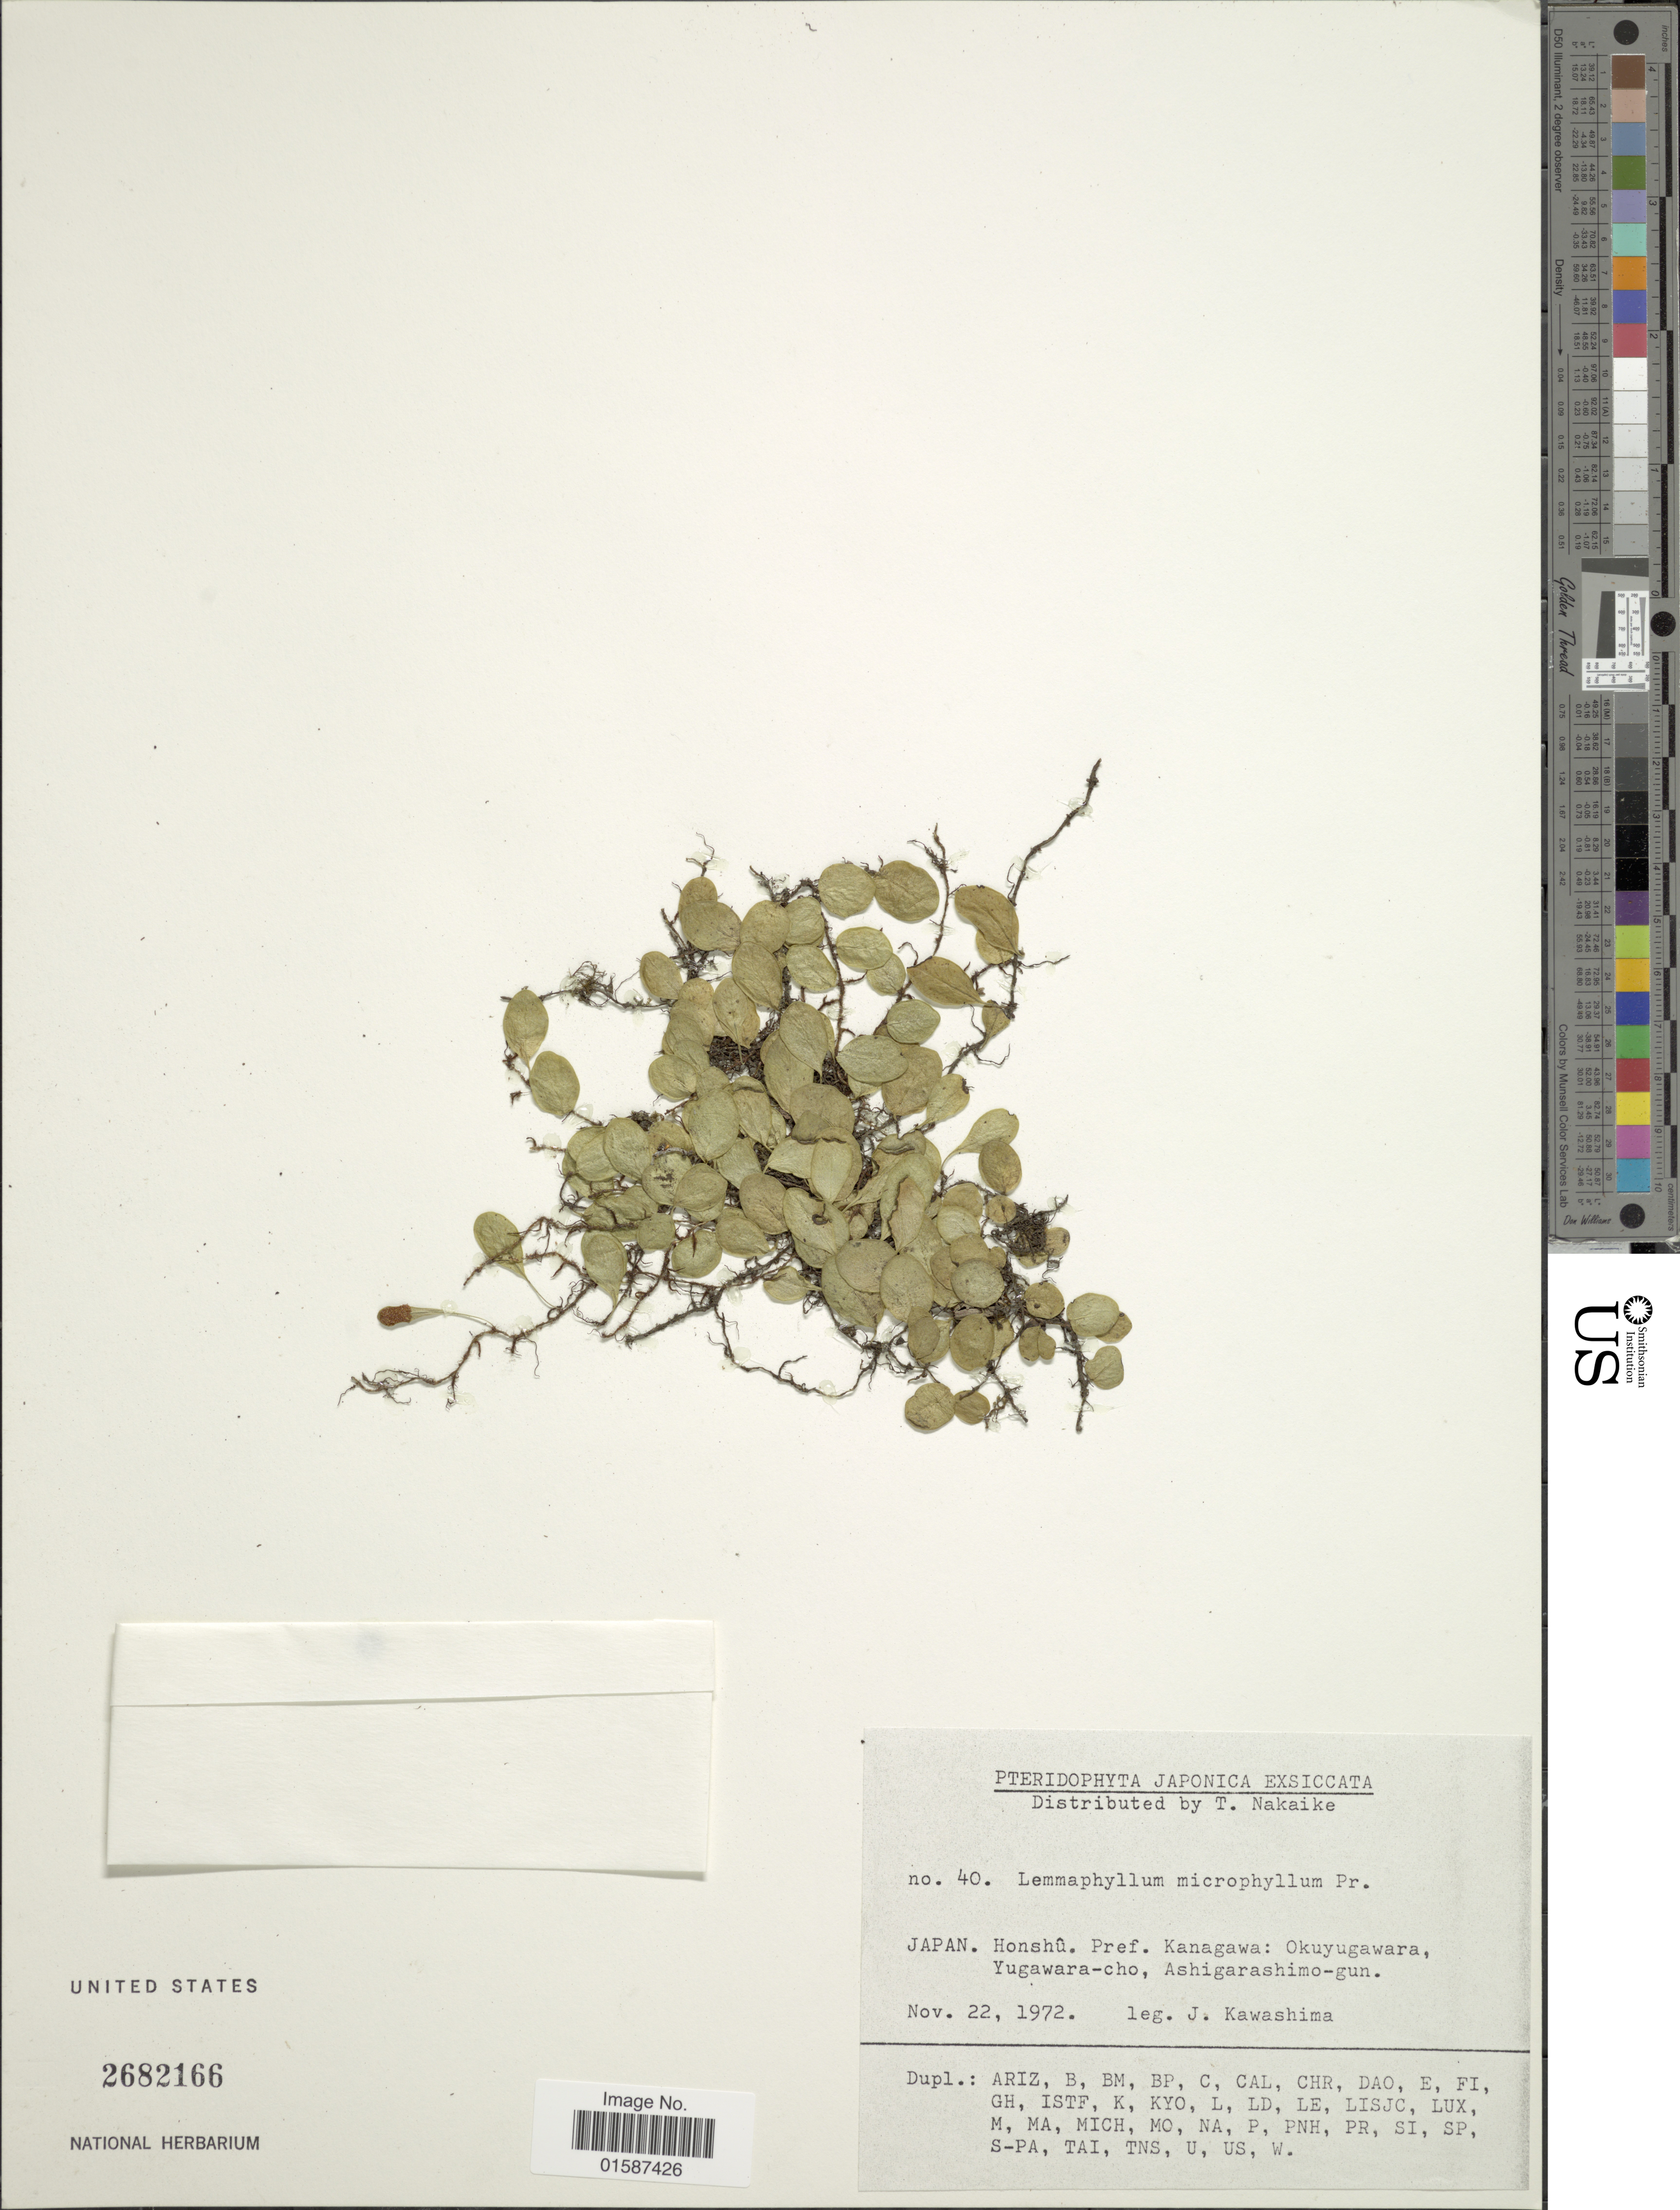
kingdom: Plantae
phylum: Tracheophyta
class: Polypodiopsida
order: Polypodiales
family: Polypodiaceae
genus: Lemmaphyllum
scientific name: Lemmaphyllum microphyllum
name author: C. Presl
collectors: J. Kawashima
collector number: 40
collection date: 1972-11-22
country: Japan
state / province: Kanagawa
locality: Japan. Honshu. Pref., Kanagawa: Okuyugawara, Yugawara-cho, Ashigarashimo-gun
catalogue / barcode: US 2682166